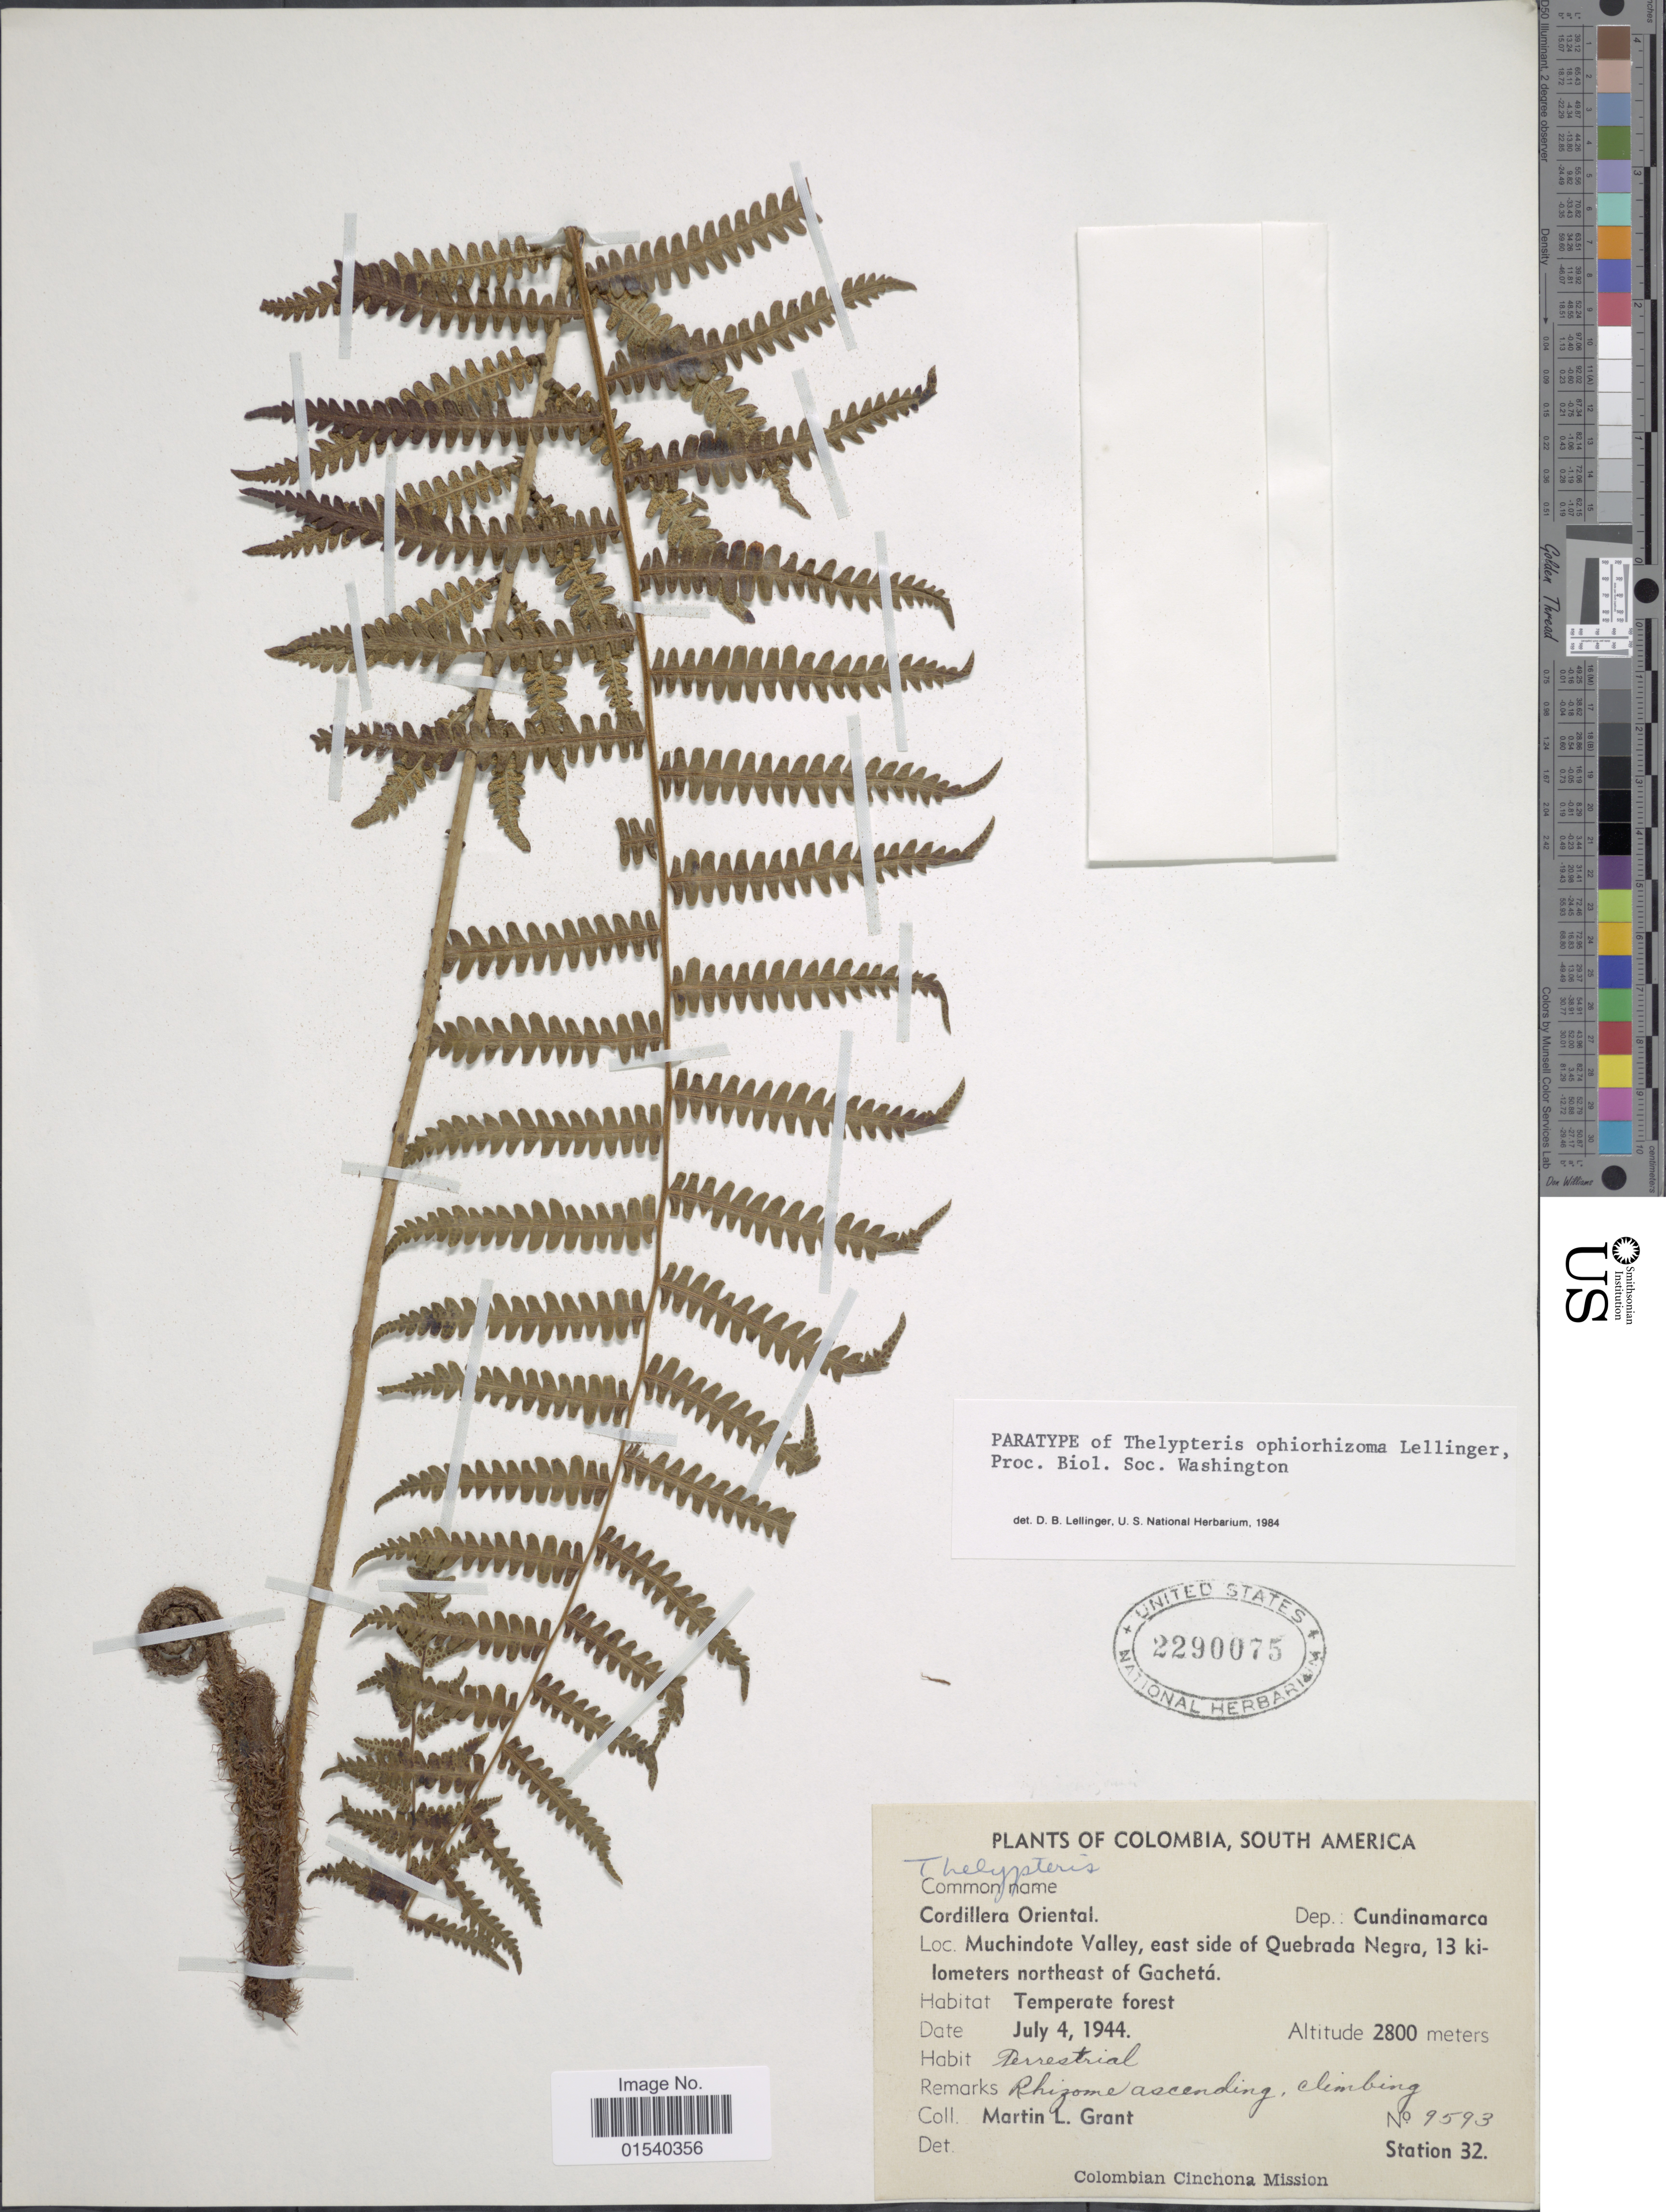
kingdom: Plantae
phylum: Tracheophyta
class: Polypodiopsida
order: Polypodiales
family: Thelypteridaceae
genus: Amauropelta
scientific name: Amauropelta ophiorhizoma (A.R. Sm. & Lellinger) comb. nov., ined 2015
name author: (A.R. Sm. & Lellinger)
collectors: M. L. Grant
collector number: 9593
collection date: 1944-07-04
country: Colombia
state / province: Cundinamarca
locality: Cordillera Oriental, Dep: Cundinamarca, Muchindote Valley, east side of Quebrada Negra, 13 kilometers northeast of Gachetá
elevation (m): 2800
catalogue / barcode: US 2290075